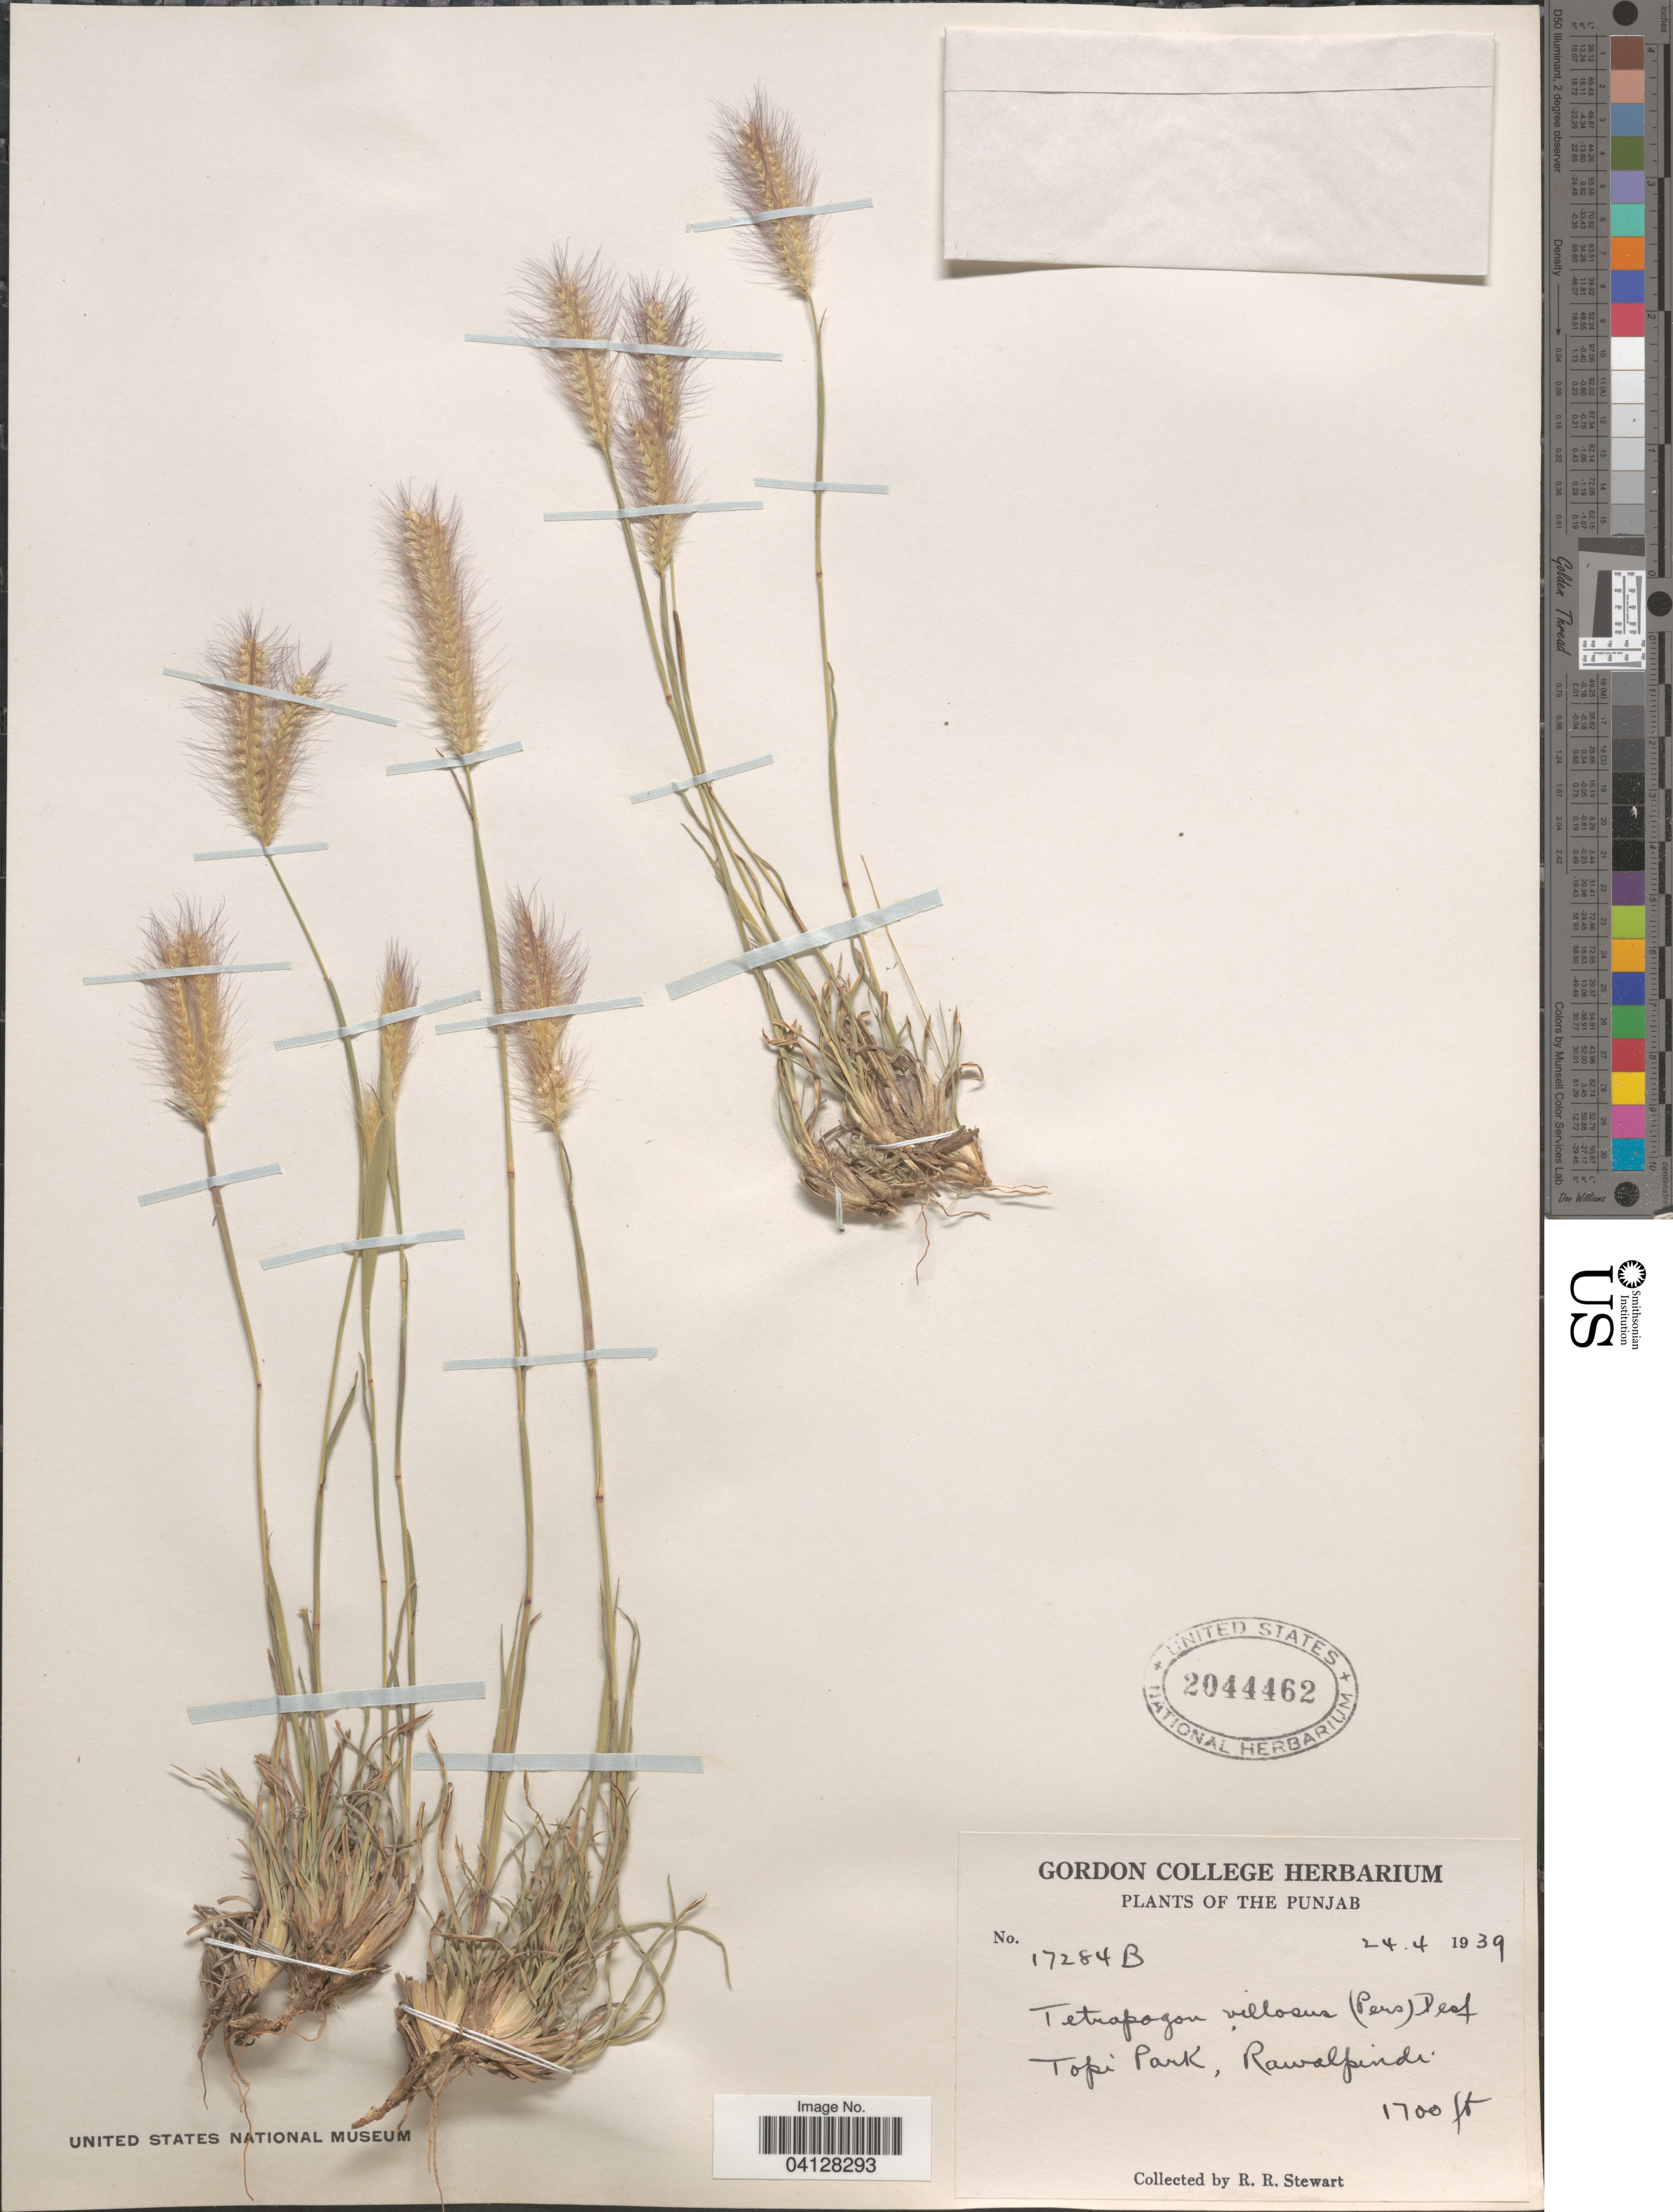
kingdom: Plantae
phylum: Tracheophyta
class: Liliopsida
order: Poales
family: Poaceae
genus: Tetrapogon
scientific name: Tetrapogon villosus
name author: Desf.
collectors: R. Stewart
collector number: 17284B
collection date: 1939-04-24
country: Pakistan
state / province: Punjab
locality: Topi Park, Rawalpindi.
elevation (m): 518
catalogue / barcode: US 2044462